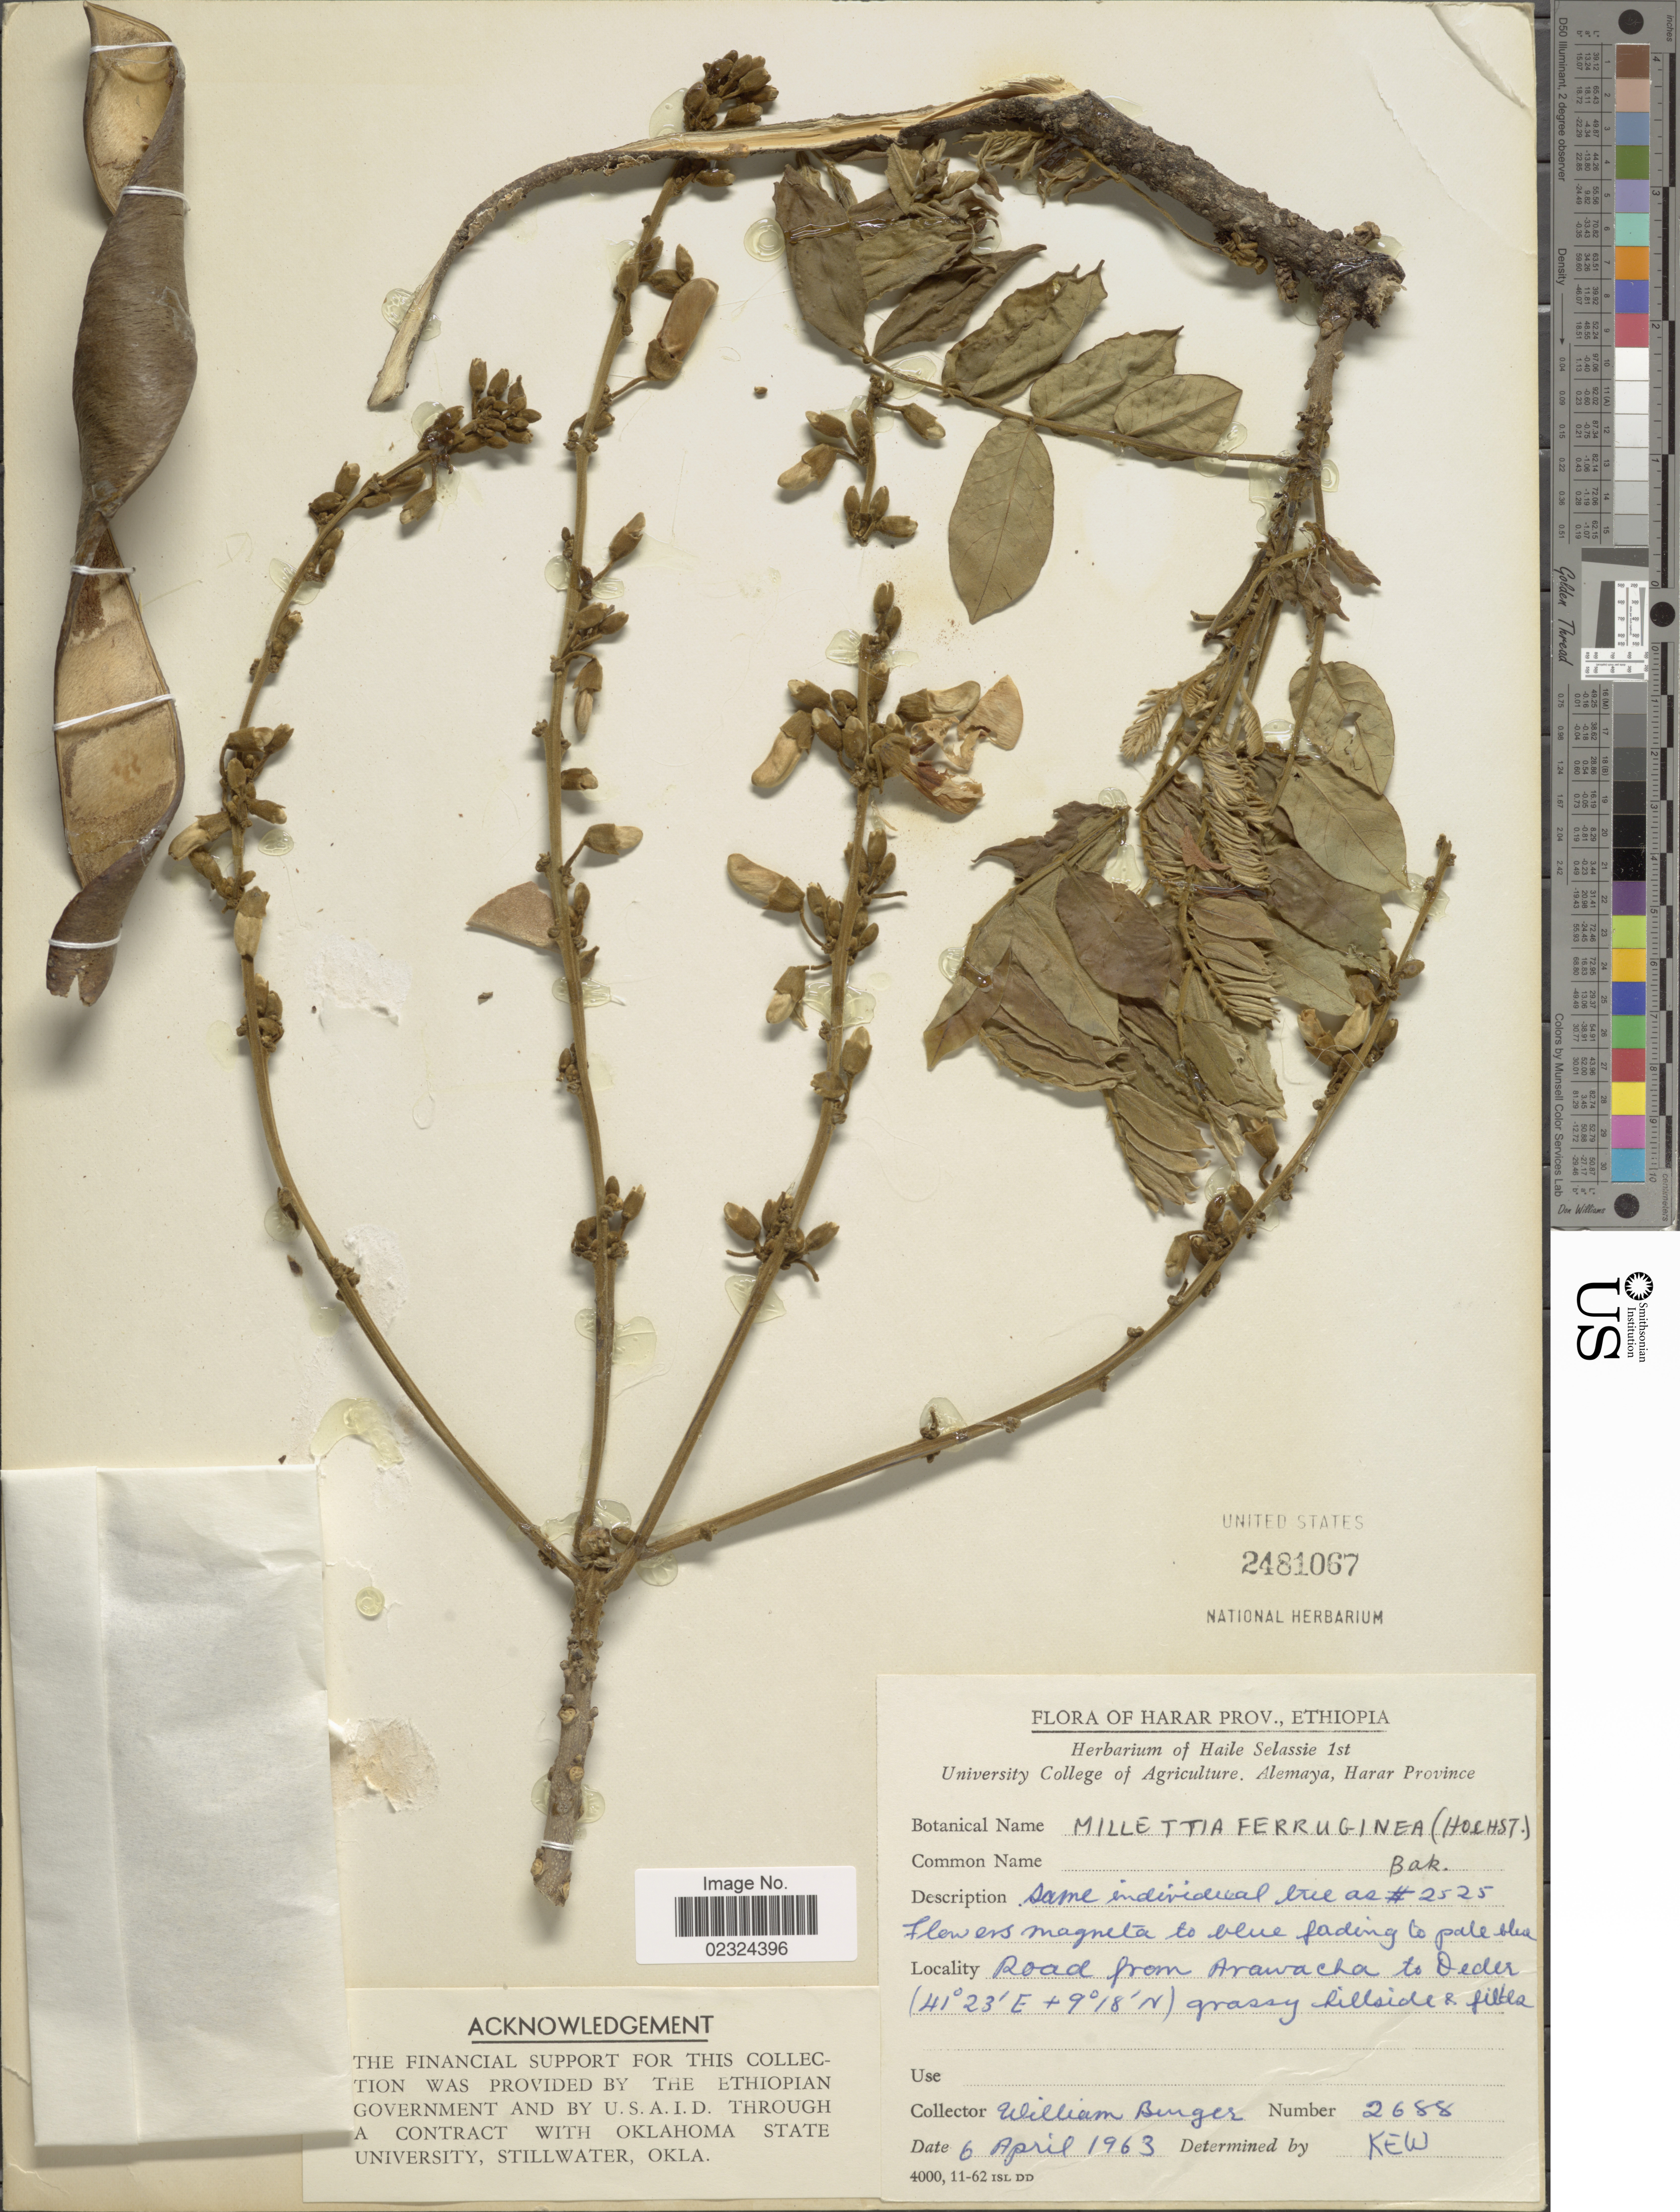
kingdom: Plantae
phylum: Tracheophyta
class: Magnoliopsida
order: Fabales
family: Fabaceae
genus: Millettia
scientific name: Millettia sp.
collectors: W. Burger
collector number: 2688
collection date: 1963-04-06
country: Ethiopia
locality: Harar Prov. Road from Arawacha to Deder.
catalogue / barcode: US 2481067